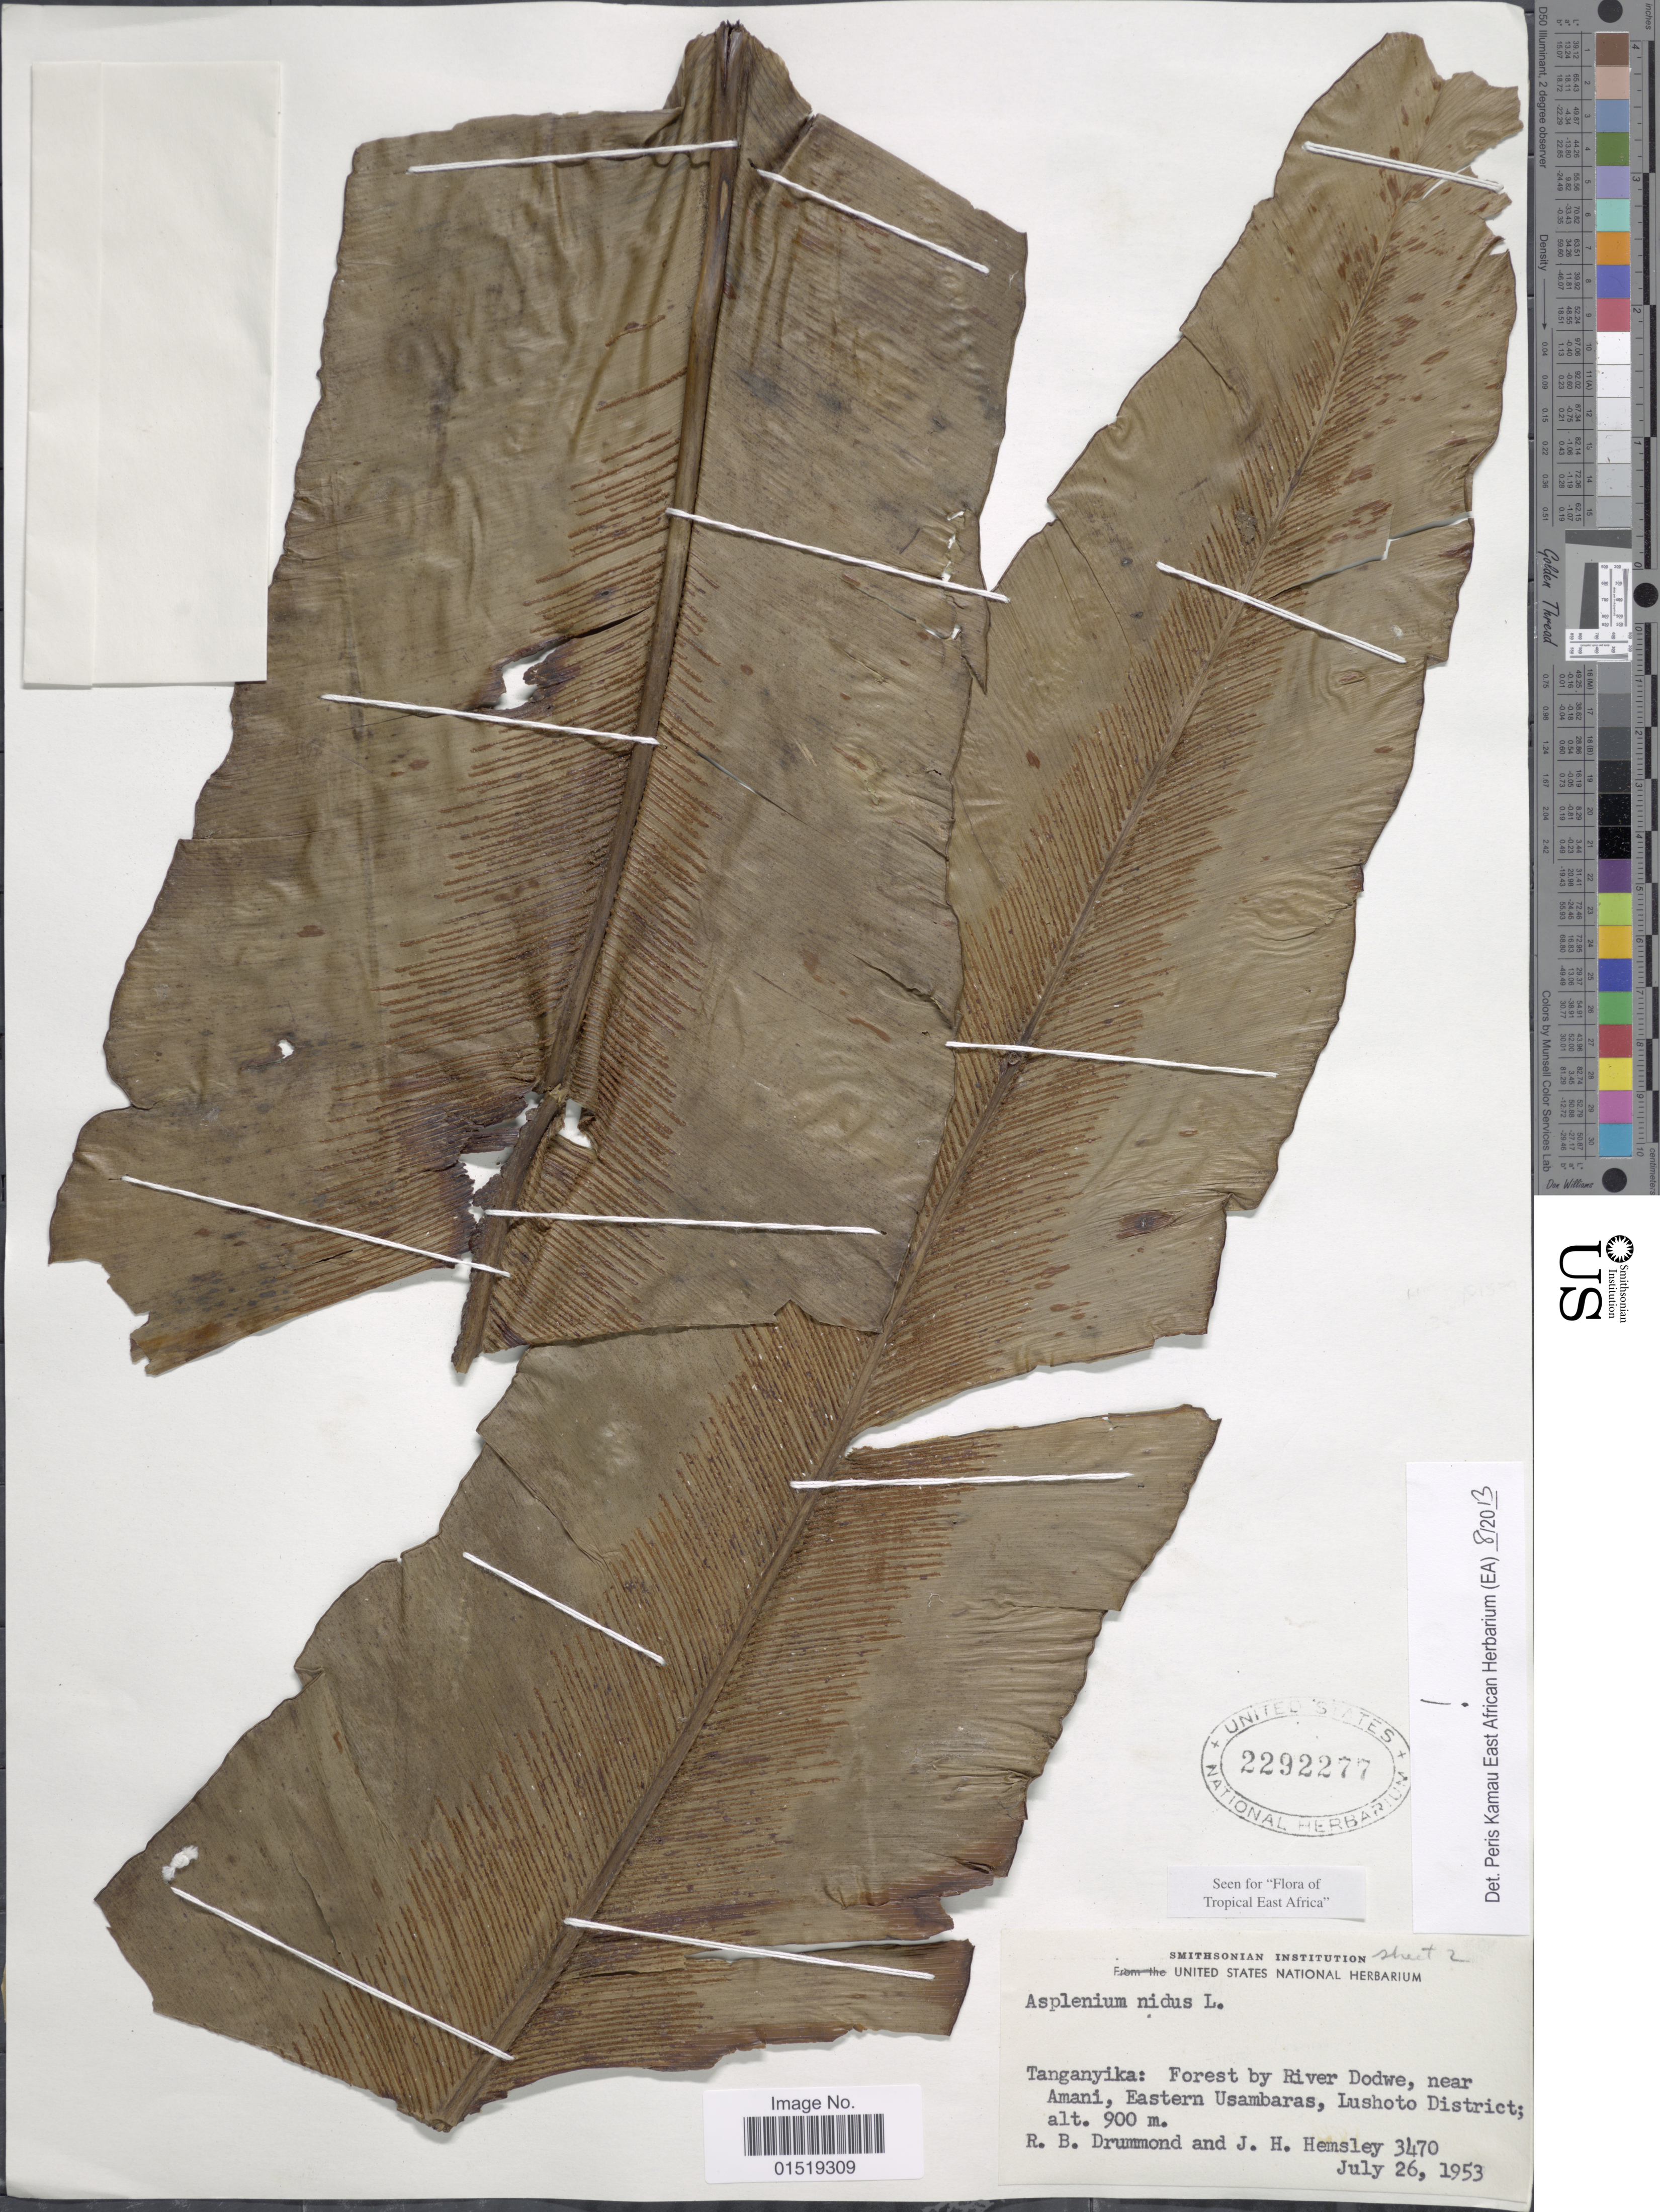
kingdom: Plantae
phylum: Tracheophyta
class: Polypodiopsida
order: Polypodiales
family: Aspleniaceae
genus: Asplenium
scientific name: Asplenium nidus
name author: L.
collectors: R. Drummond & J. H. Hemsley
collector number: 3470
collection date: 1953-07-26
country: Tanzania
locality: Tanganyika: Forest by River Dodwe, near Amani, Eastern Usambaras, Lushoto District.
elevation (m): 900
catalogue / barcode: US 2292277